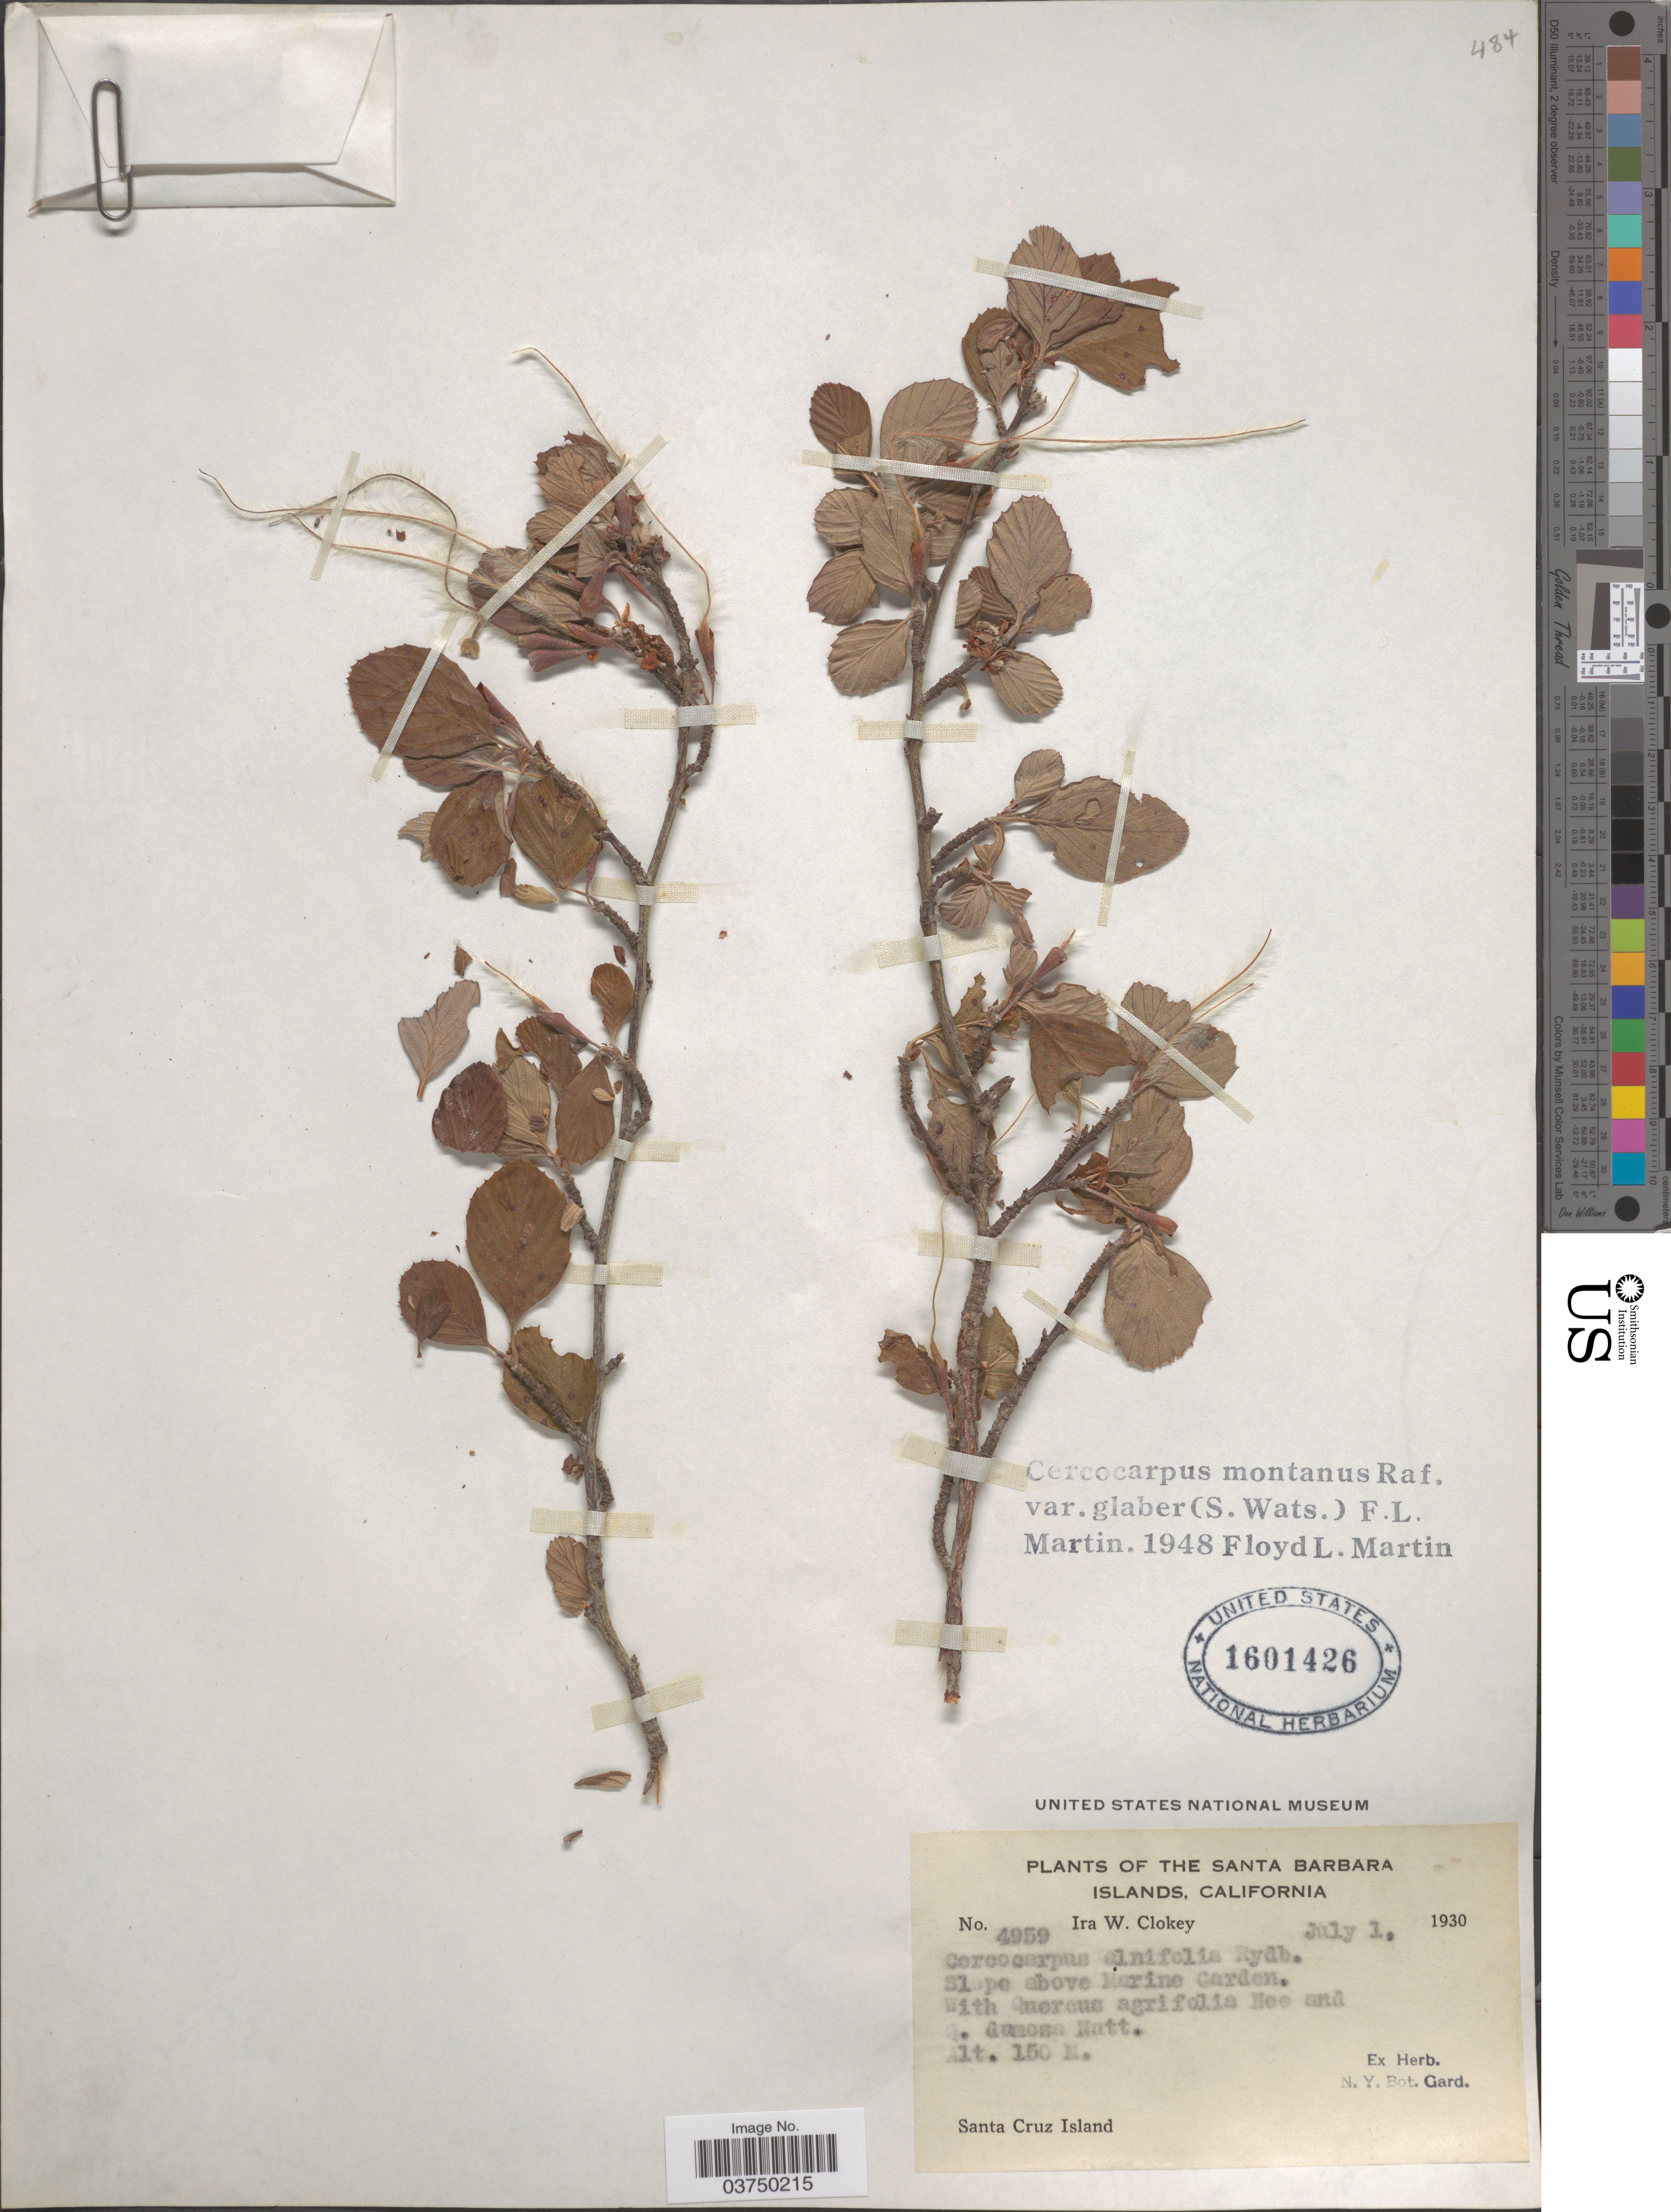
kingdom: Plantae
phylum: Tracheophyta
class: Magnoliopsida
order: Rosales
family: Rosaceae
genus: Cercocarpus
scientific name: Cercocarpus montanus var. glaber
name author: (S. Watson) F.L. Martin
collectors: I. W. Clokey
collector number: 4959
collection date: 1930-07-01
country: United States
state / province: California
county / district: Santa Barbara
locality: The Santa Barbara Islands. Slope above Marine Garden. Santa Cruz Island.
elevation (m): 150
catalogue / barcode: US 1601426